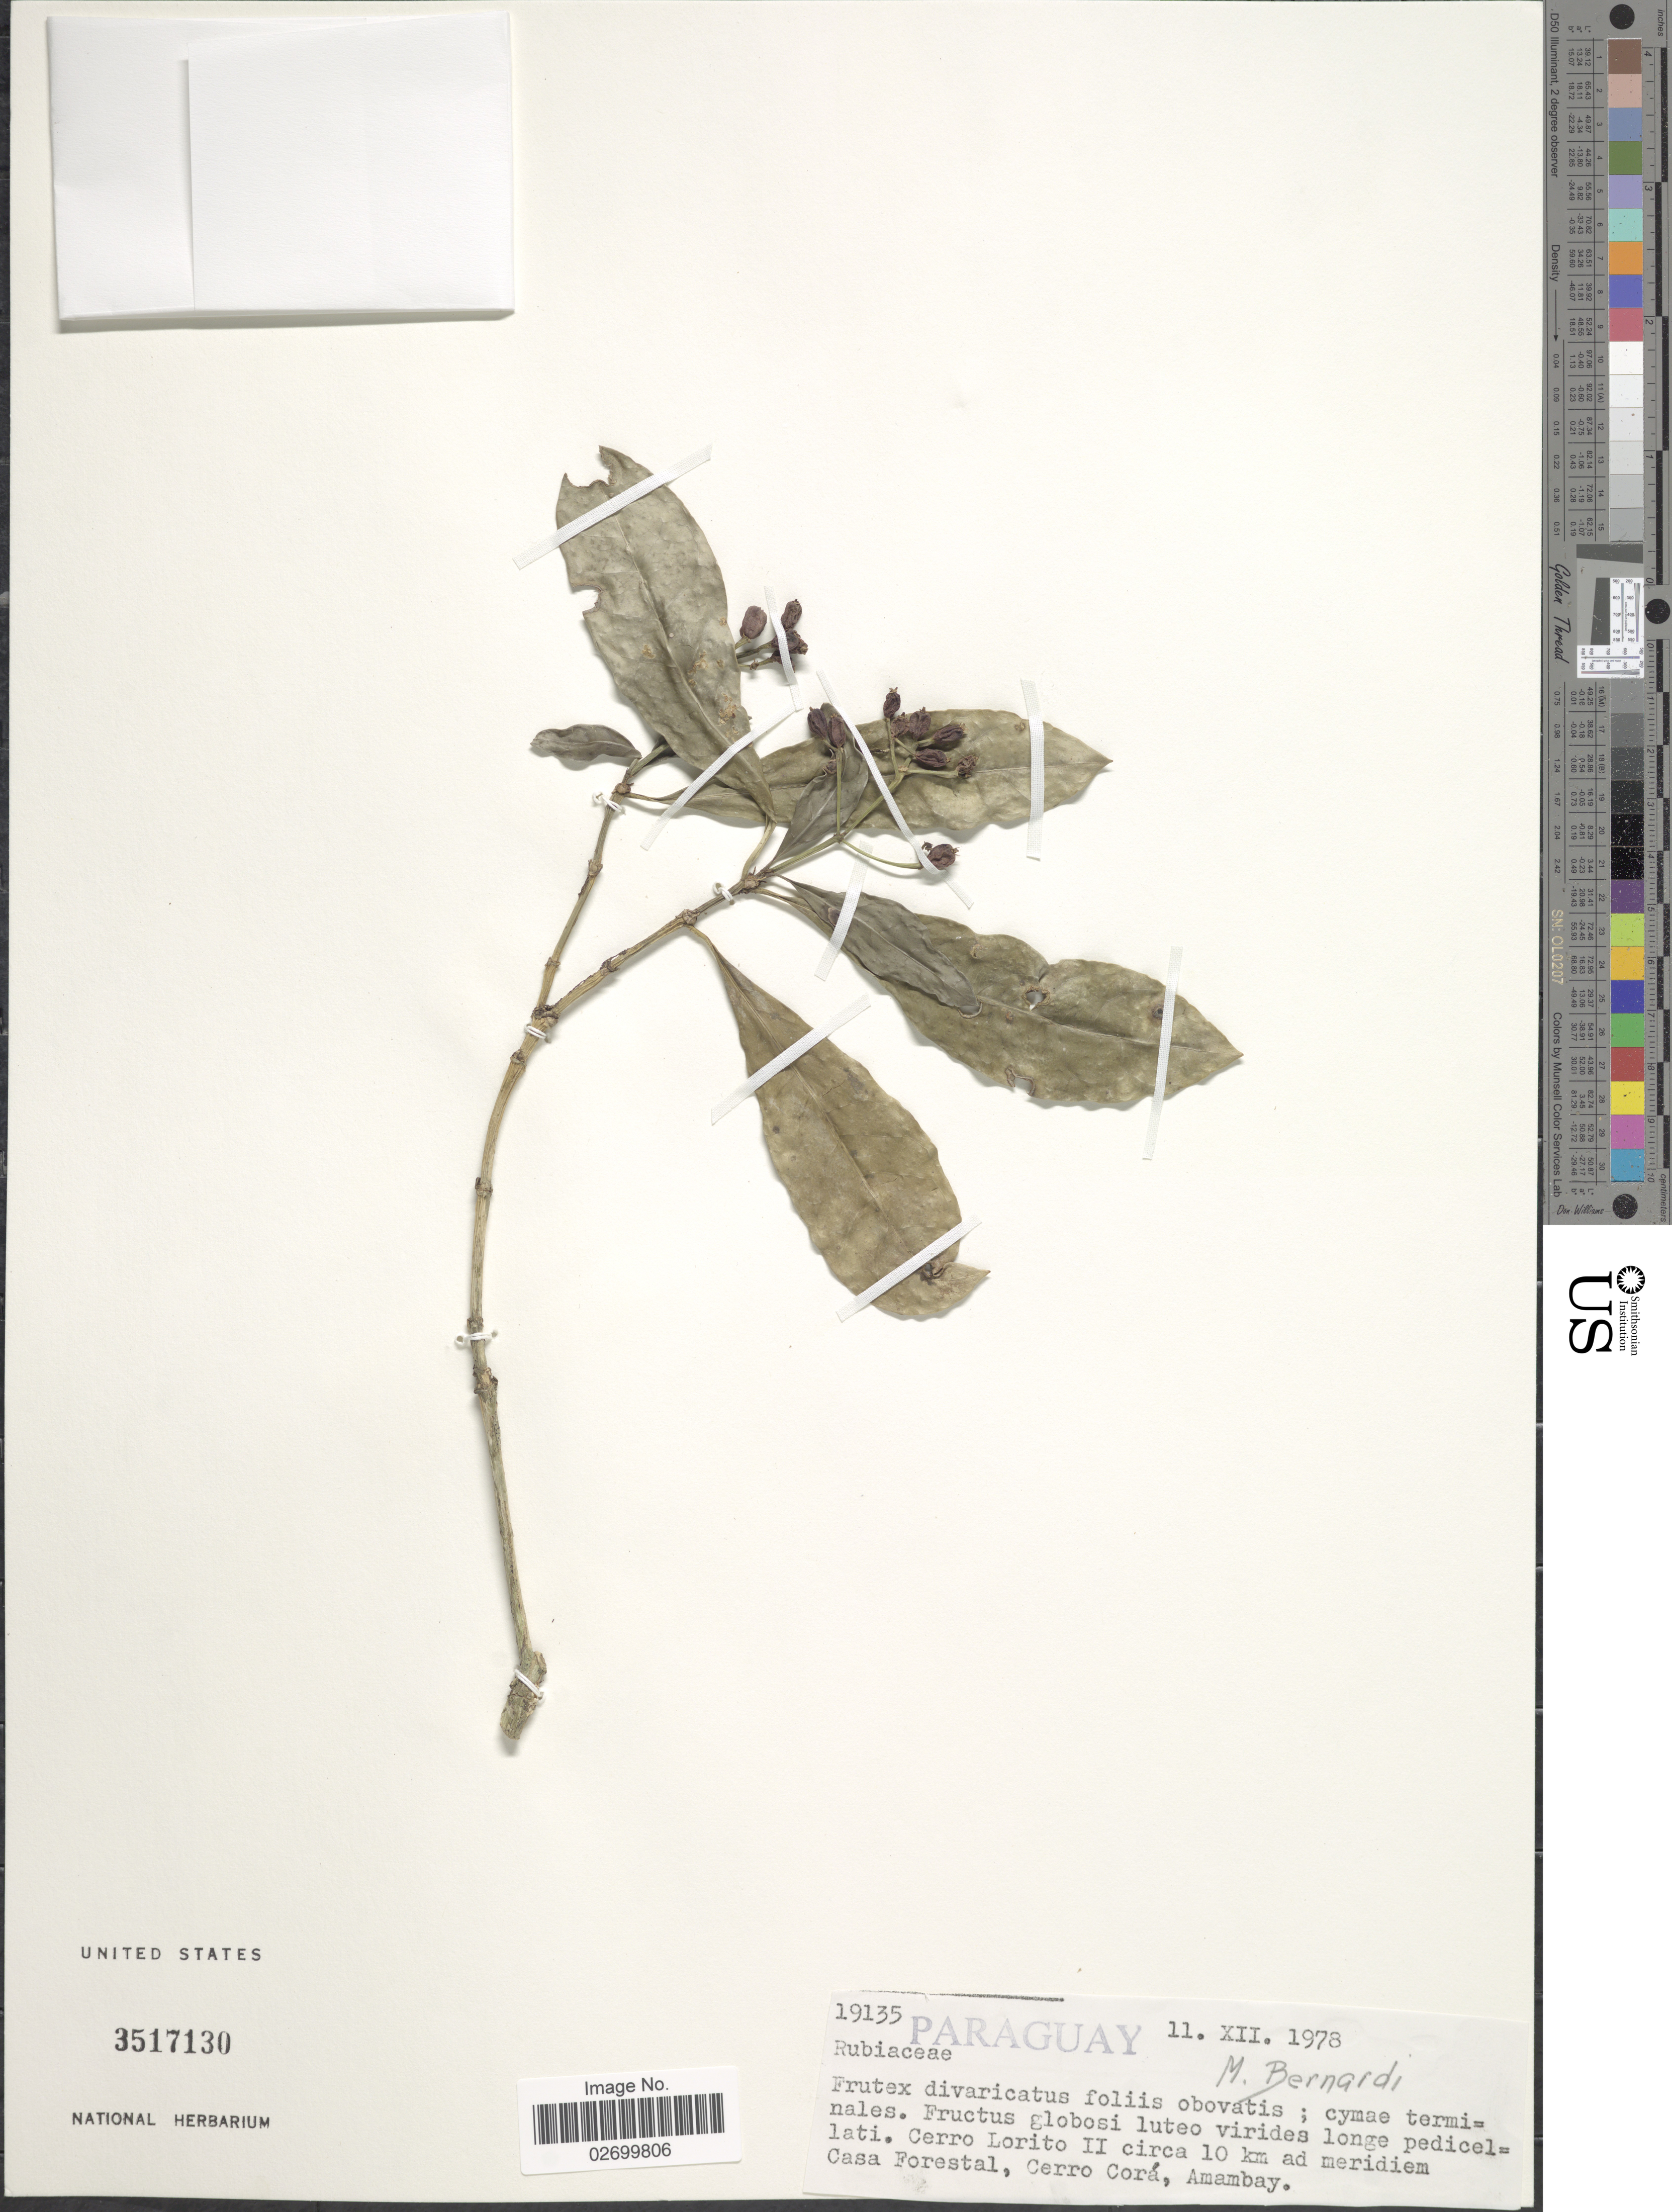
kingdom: Plantae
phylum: Tracheophyta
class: Magnoliopsida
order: Gentianales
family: Rubiaceae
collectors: M. Bernardi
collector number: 19135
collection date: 1978-12-11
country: Paraguay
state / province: Amambay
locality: Cerro Lorito II circa 10 km ad meridiem Casa Forestal, Cerro Cora.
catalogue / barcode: US 3517130